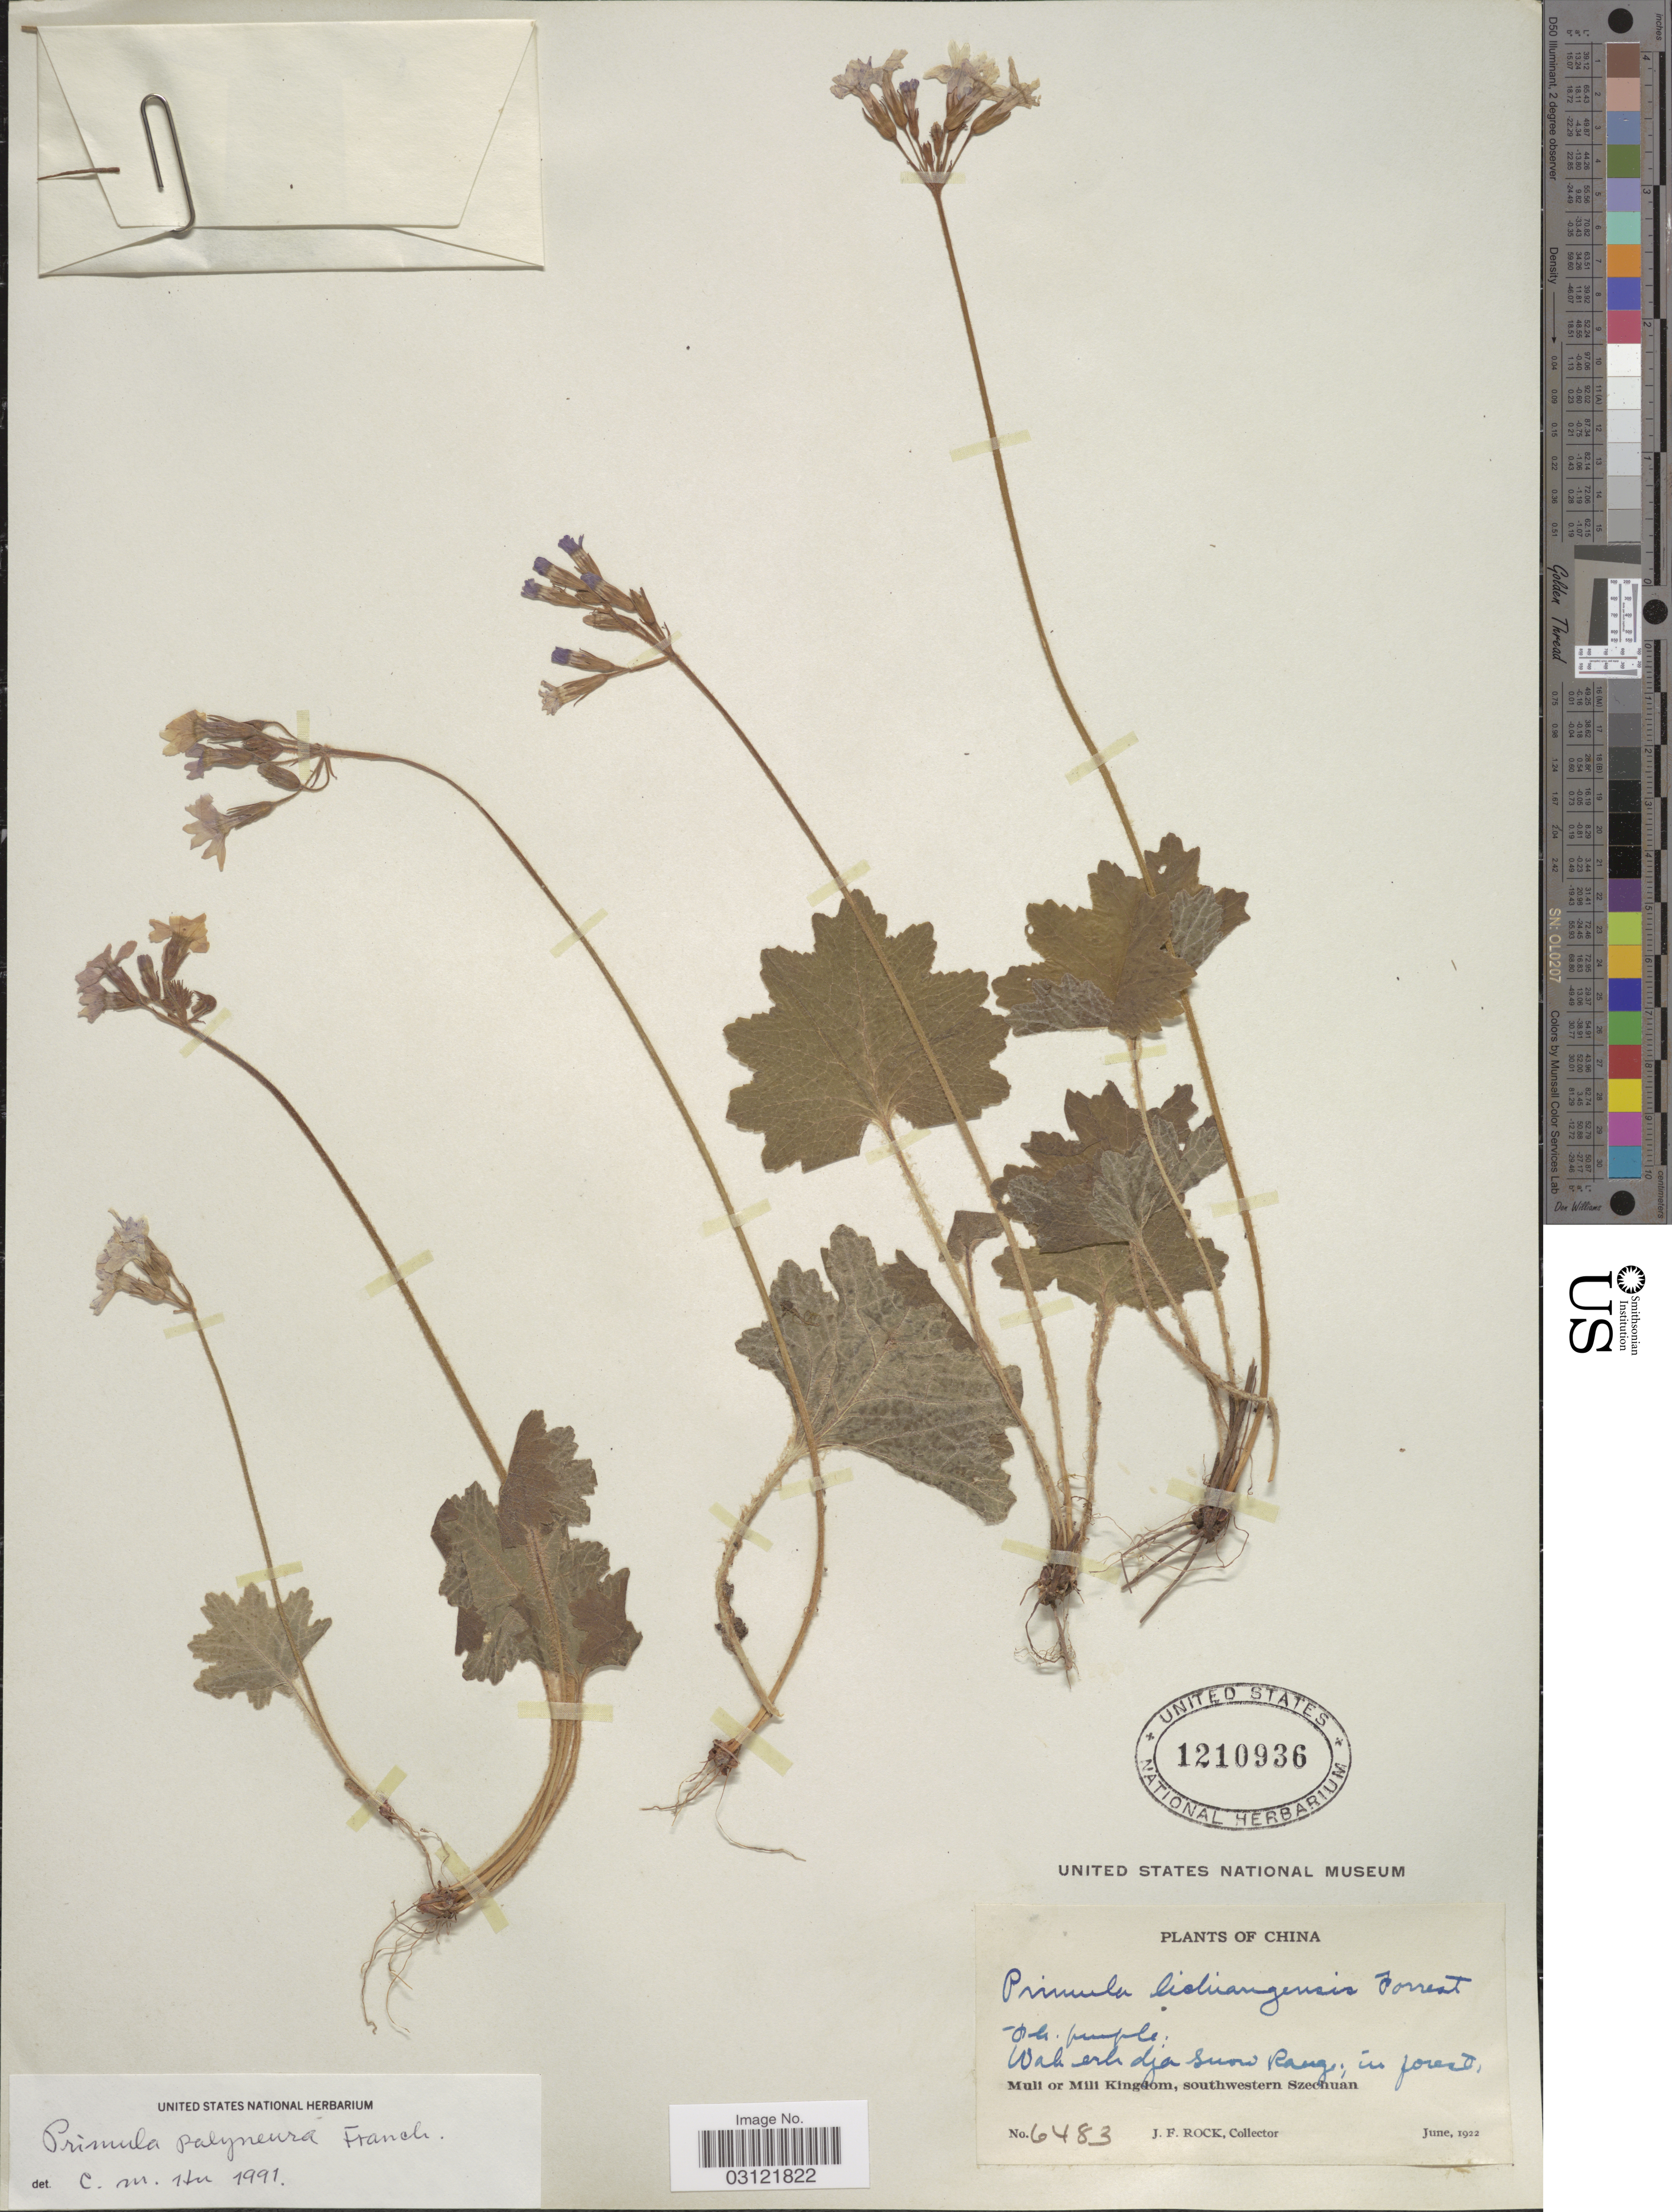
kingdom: Plantae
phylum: Tracheophyta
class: Magnoliopsida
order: Ericales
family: Primulaceae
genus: Primula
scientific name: Primula polyneura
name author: Franch.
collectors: J. Rock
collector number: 6483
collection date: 1922-06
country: China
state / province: Sichuan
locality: Wah erh dja Snow Range. Muli or Mili Kingdom, southwestern Szechuan.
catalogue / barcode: US 1210936